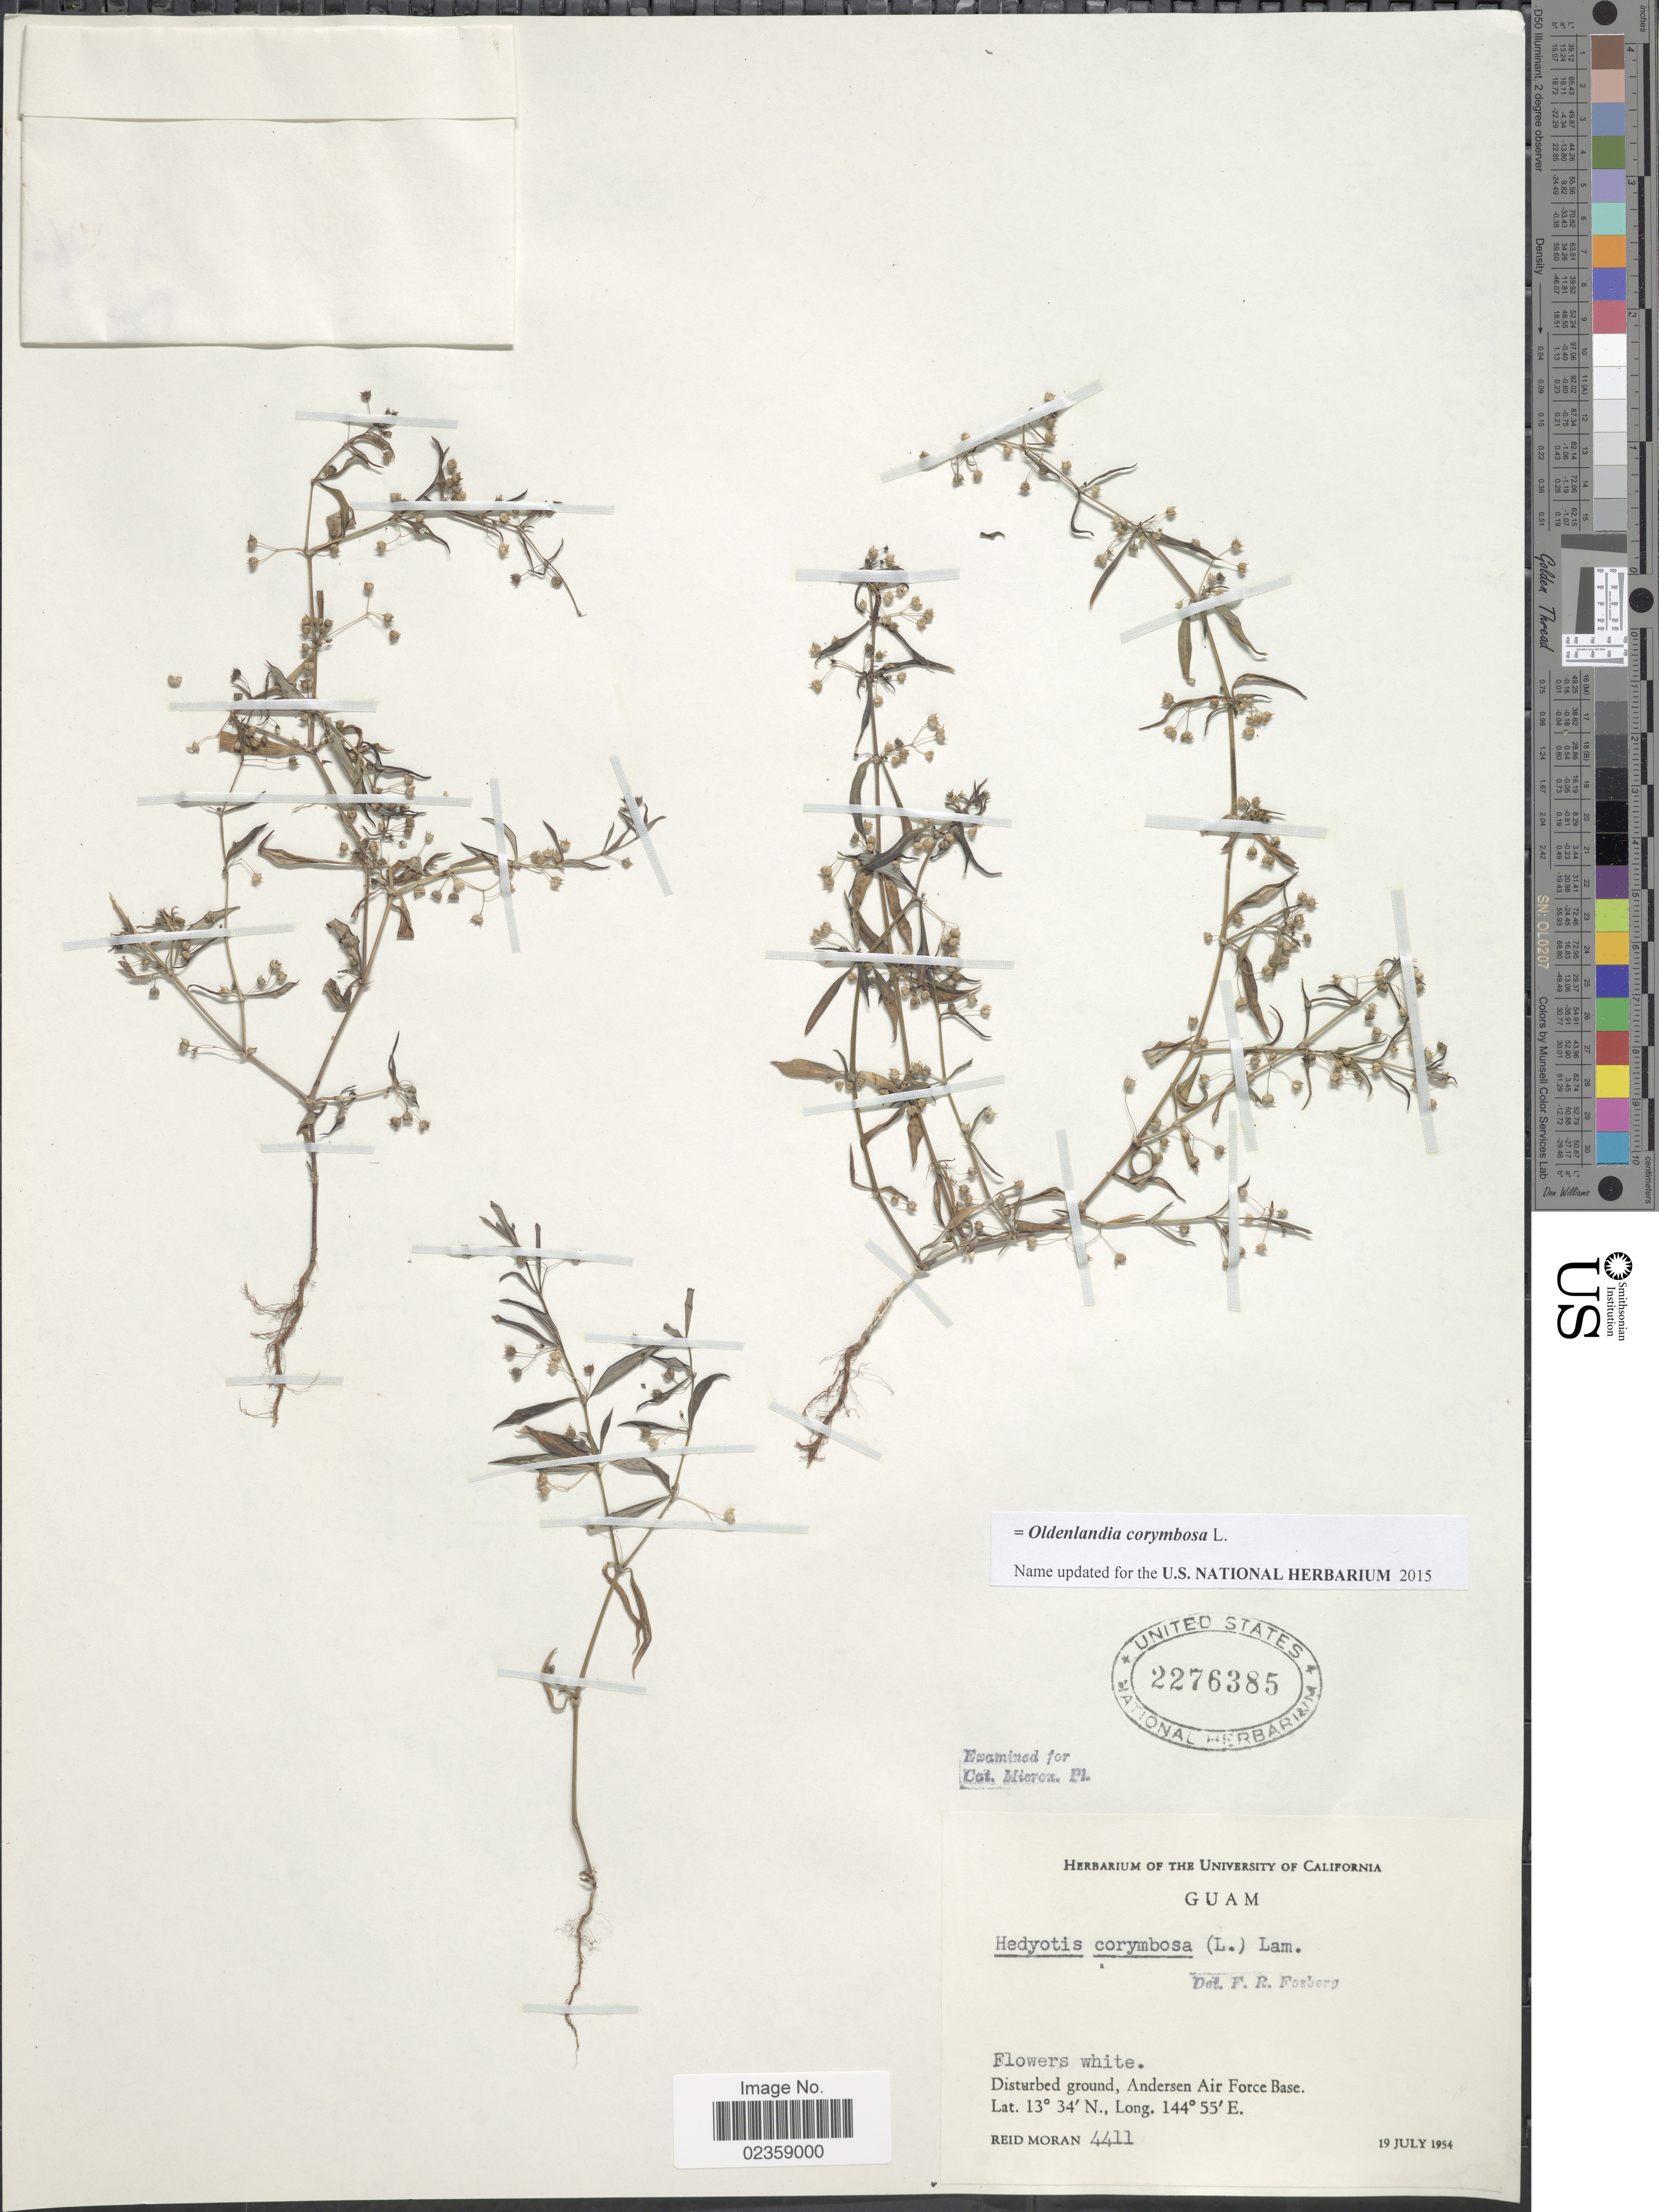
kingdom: Plantae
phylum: Tracheophyta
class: Magnoliopsida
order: Gentianales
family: Rubiaceae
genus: Oldenlandia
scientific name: Oldenlandia corymbosa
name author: L.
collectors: R. V. Moran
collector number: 4411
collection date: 1954-07-19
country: Guam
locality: Disturbed ground, Andersen Air Force Base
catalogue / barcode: US 2276385